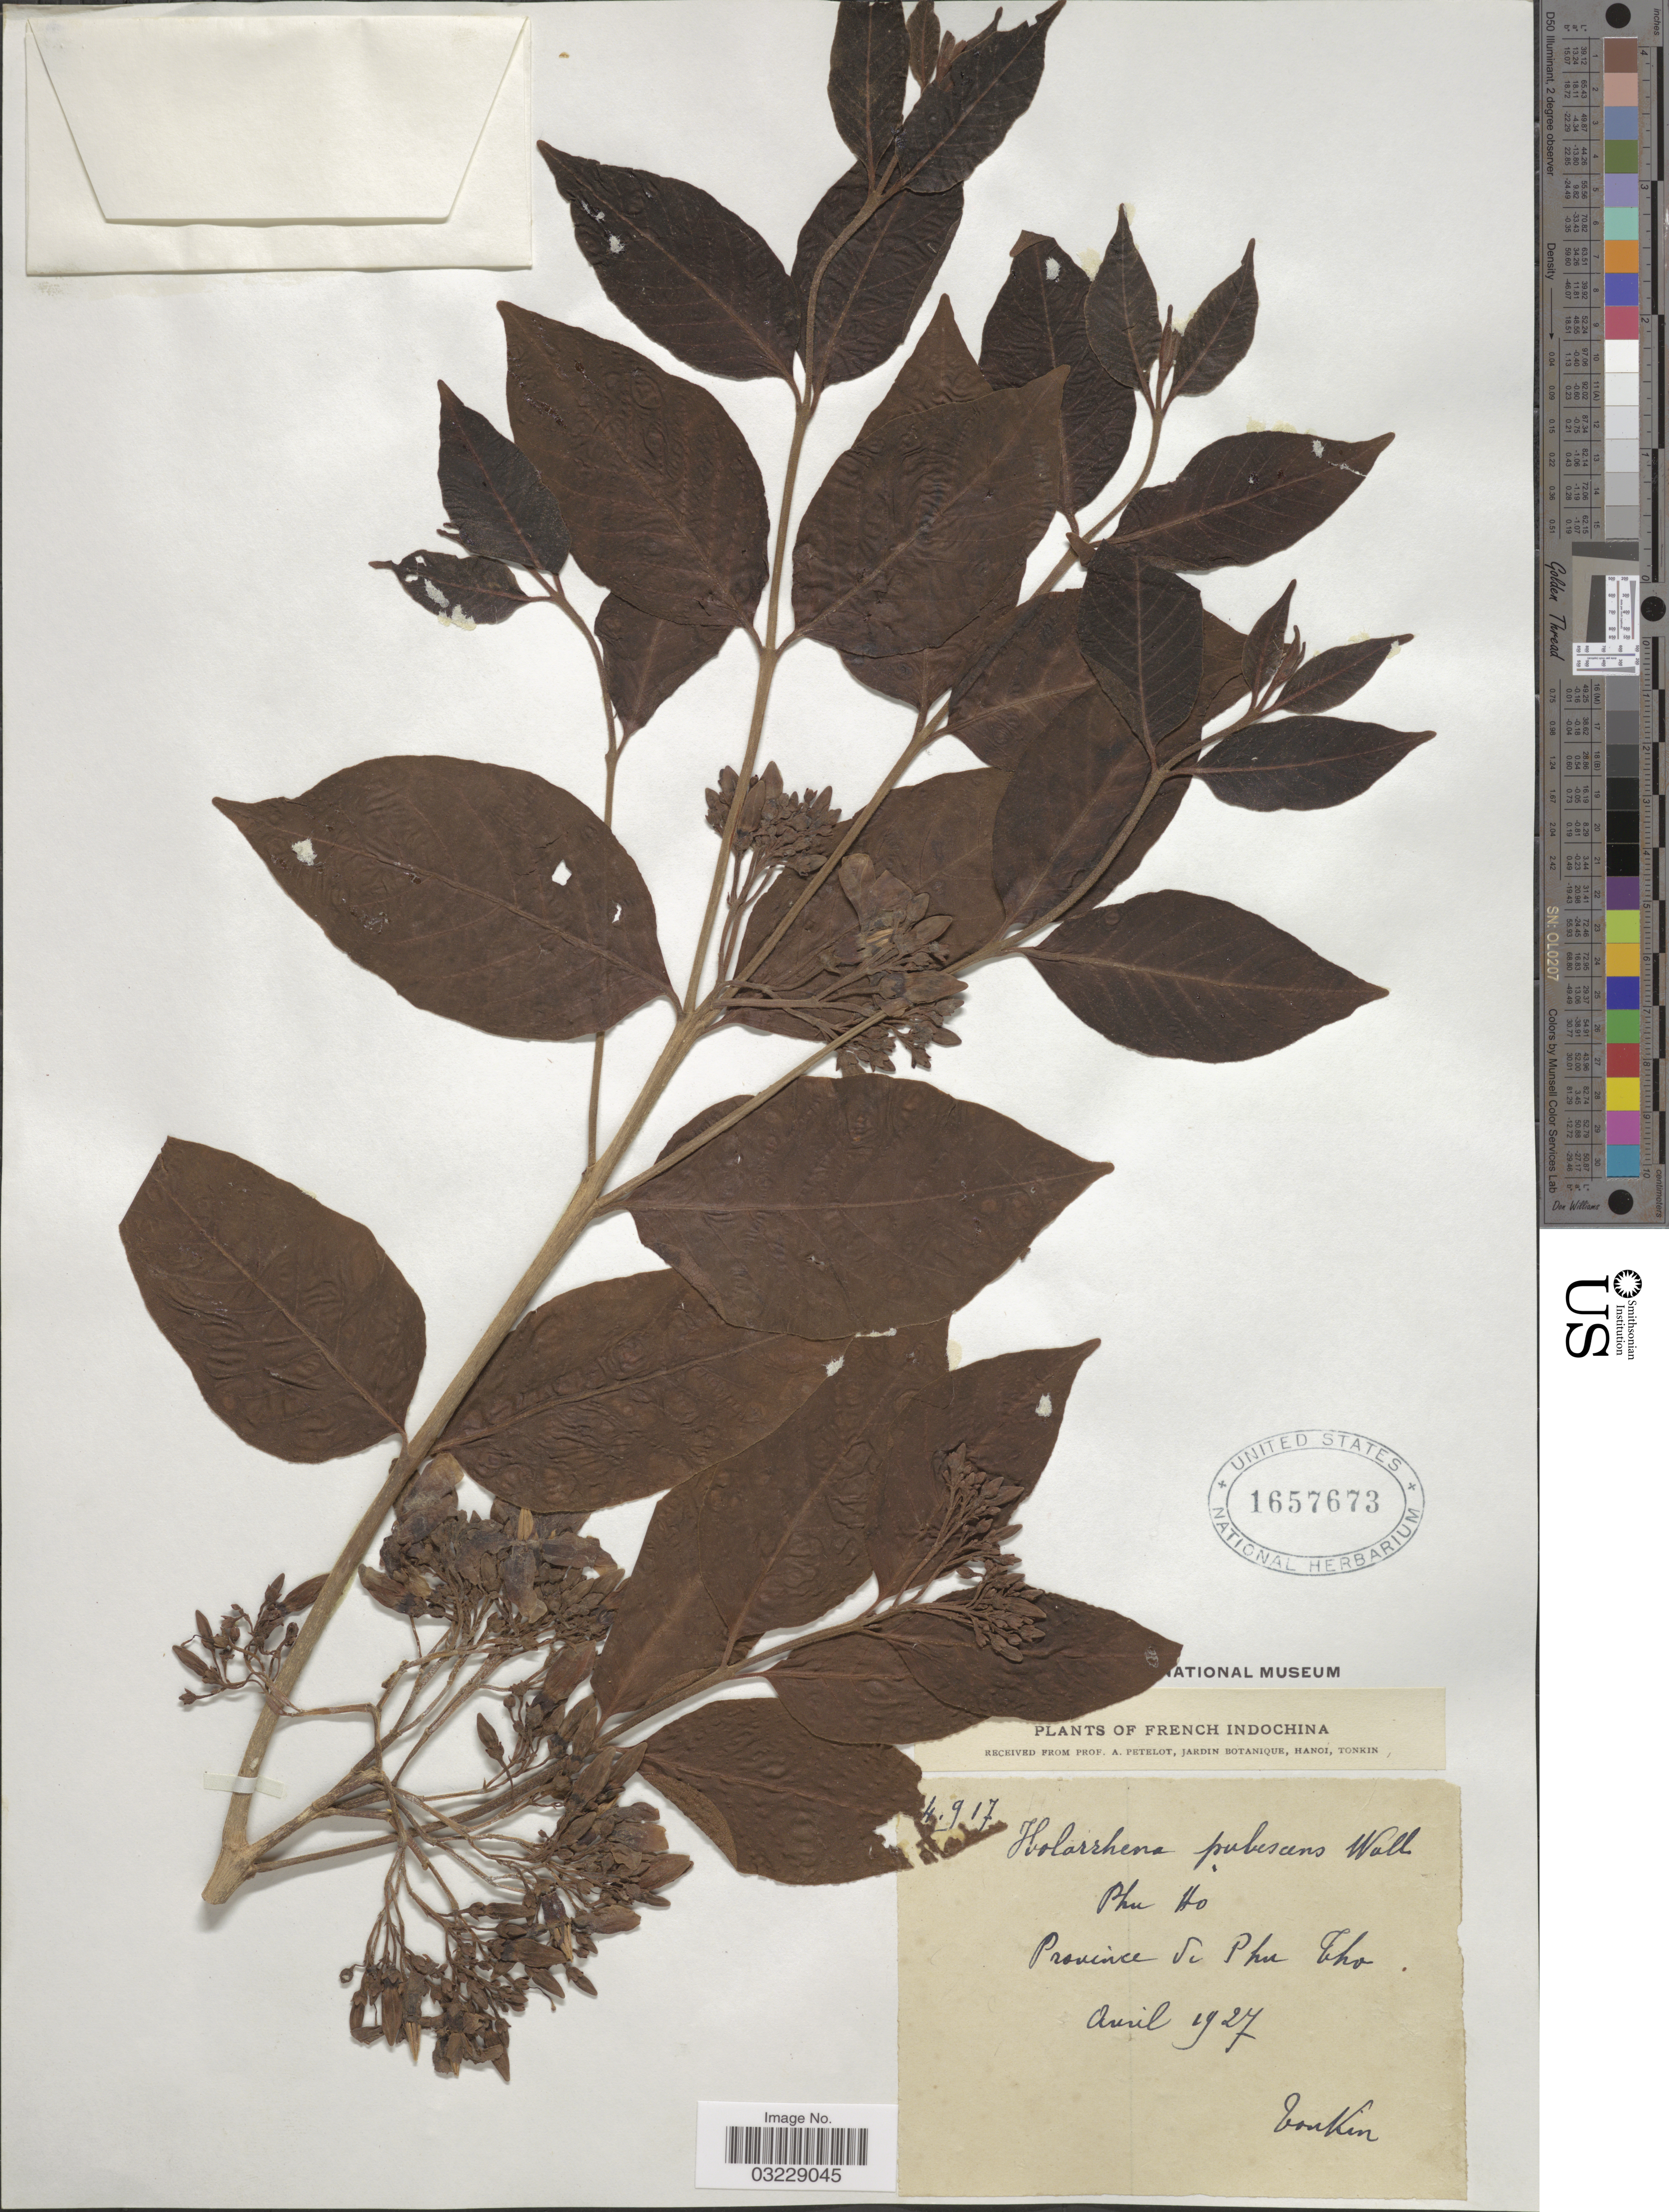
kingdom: Plantae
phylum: Tracheophyta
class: Magnoliopsida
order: Gentianales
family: Apocynaceae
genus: Holarrhena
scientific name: Holarrhena pubescens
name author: (Buch.-Ham.) Wall. ex G. Don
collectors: P. A. Pételot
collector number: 4917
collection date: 1927-04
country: Vietnam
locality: French Indochina. Phu Ho. Province de Phu Tho [interpreted].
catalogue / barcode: US 1657673